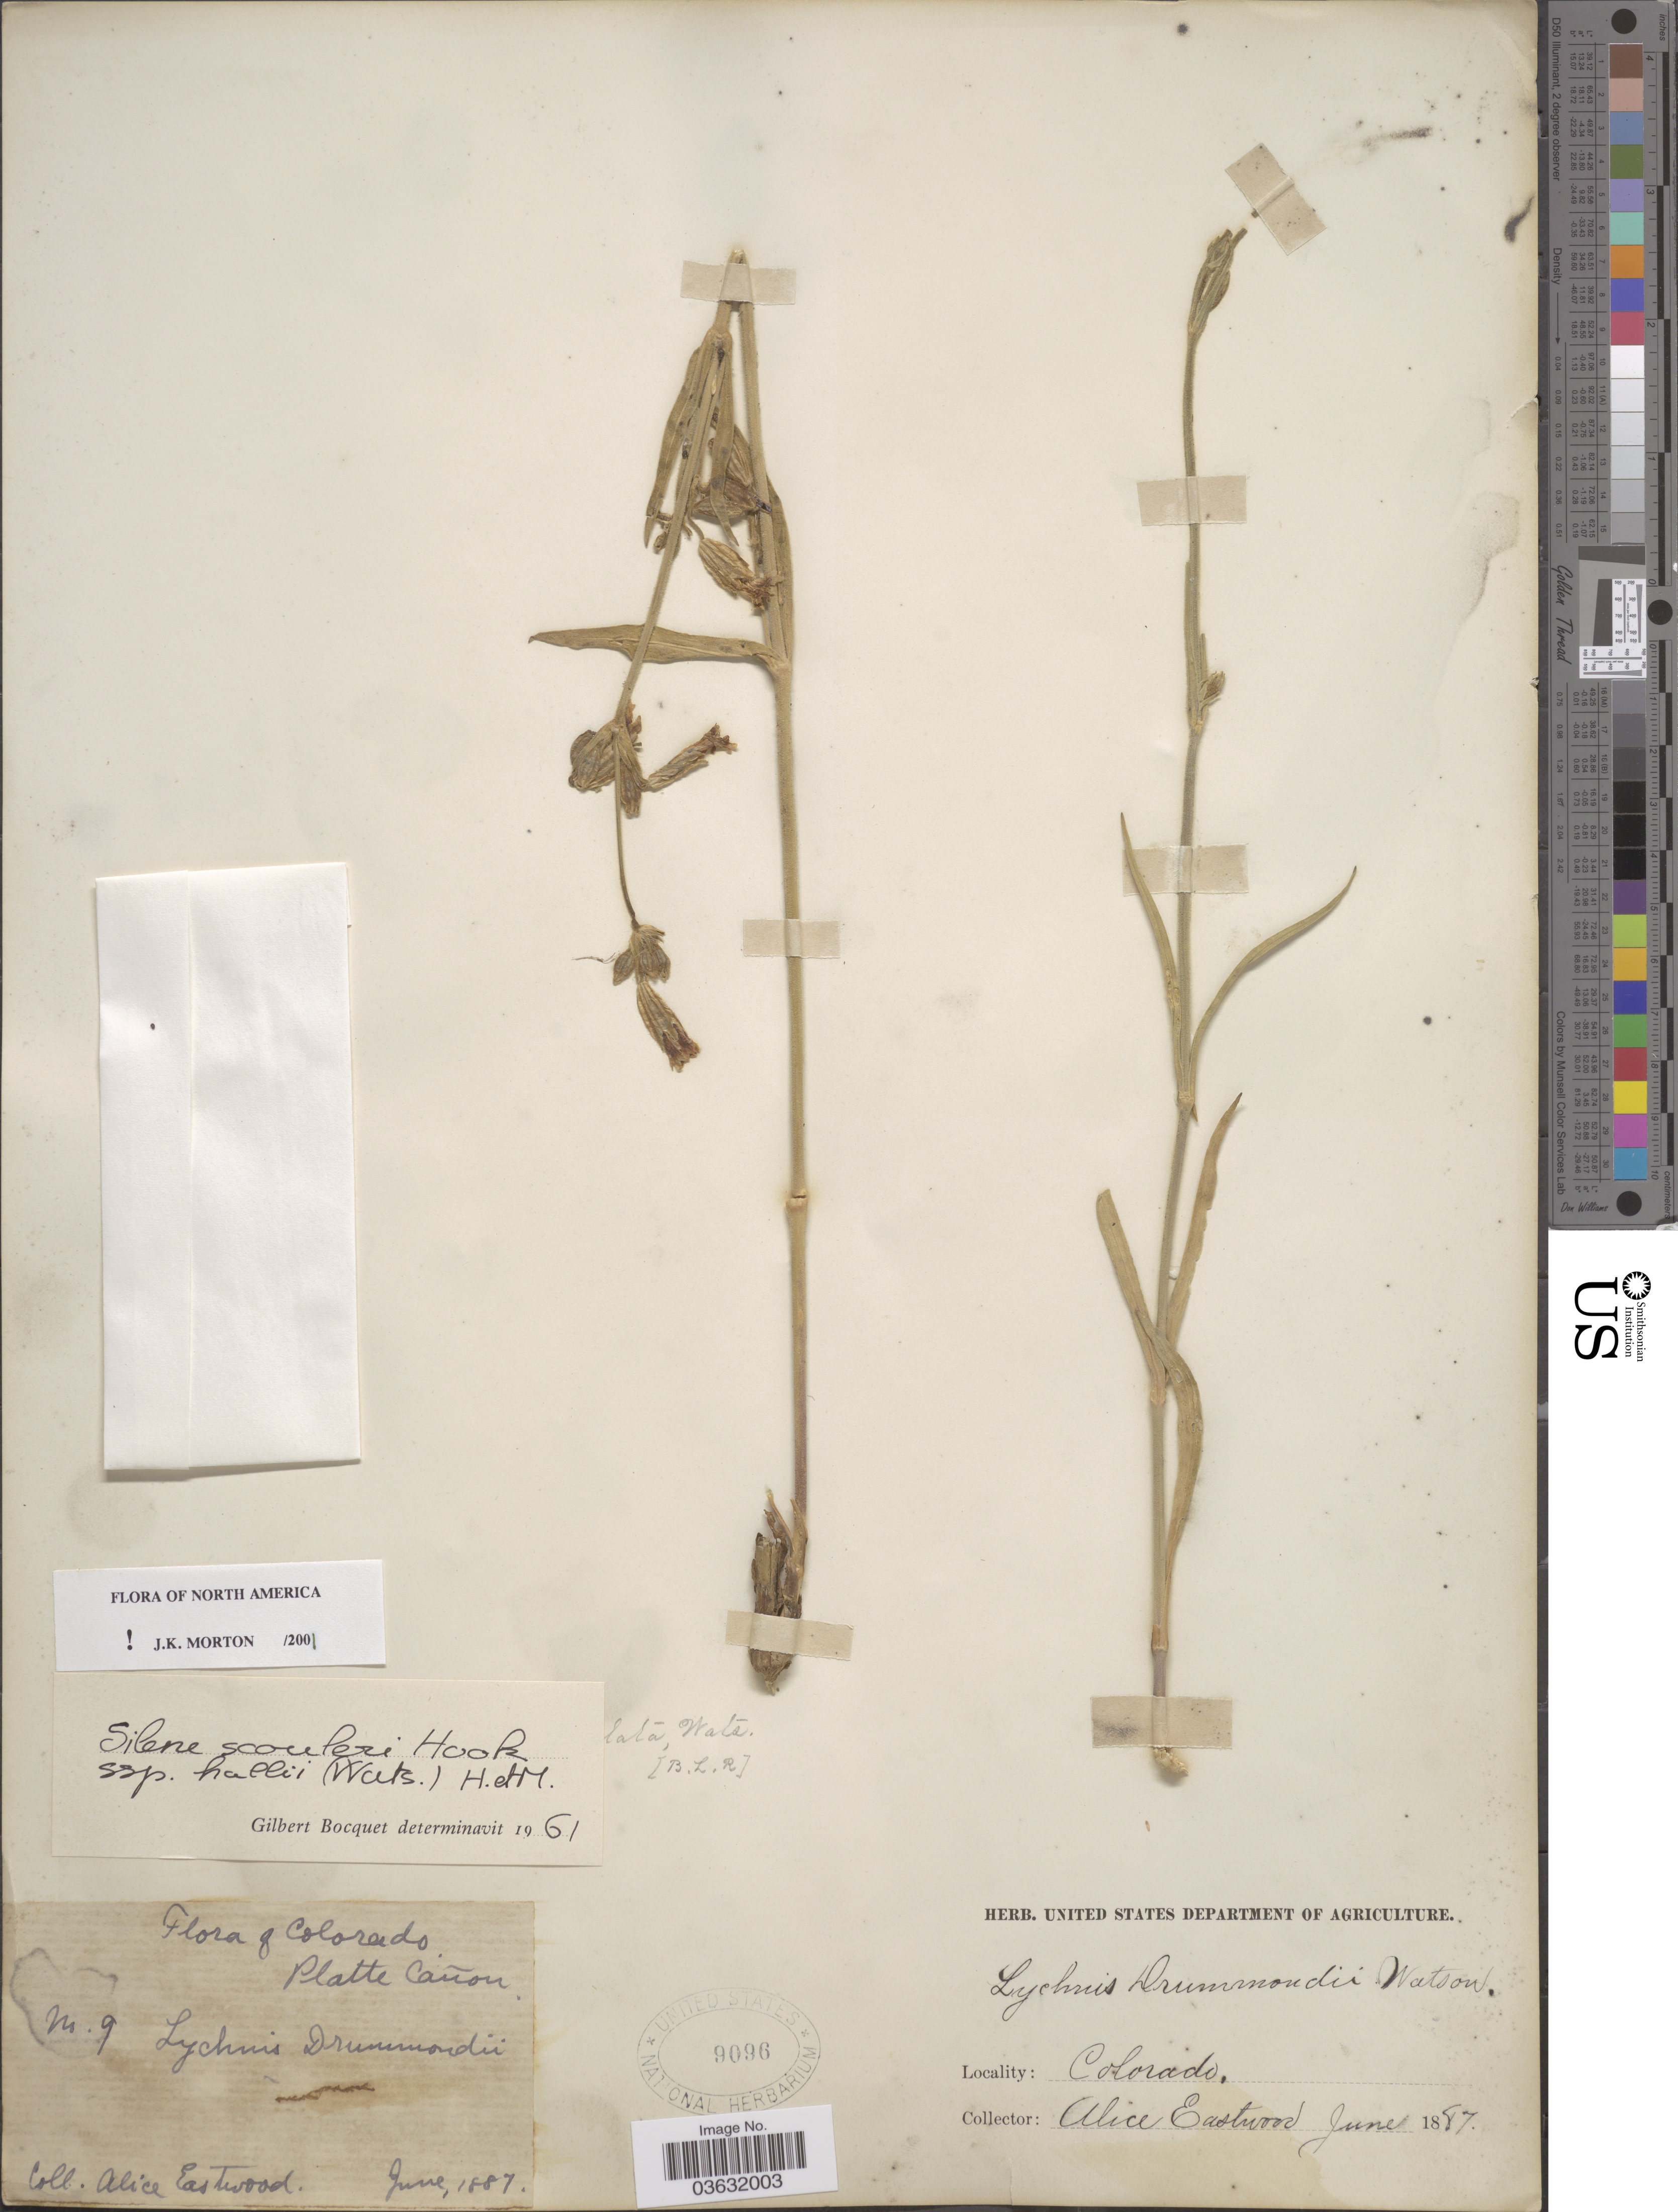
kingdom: Plantae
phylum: Tracheophyta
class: Magnoliopsida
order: Caryophyllales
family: Caryophyllaceae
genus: Silene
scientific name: Silene scouleri subsp. hallii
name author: (S. Watson) C.L. Hitchc. & Maguire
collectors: A. Eastwood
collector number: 9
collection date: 1887-06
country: United States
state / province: Colorado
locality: Platte Cañon.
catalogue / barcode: US 9096